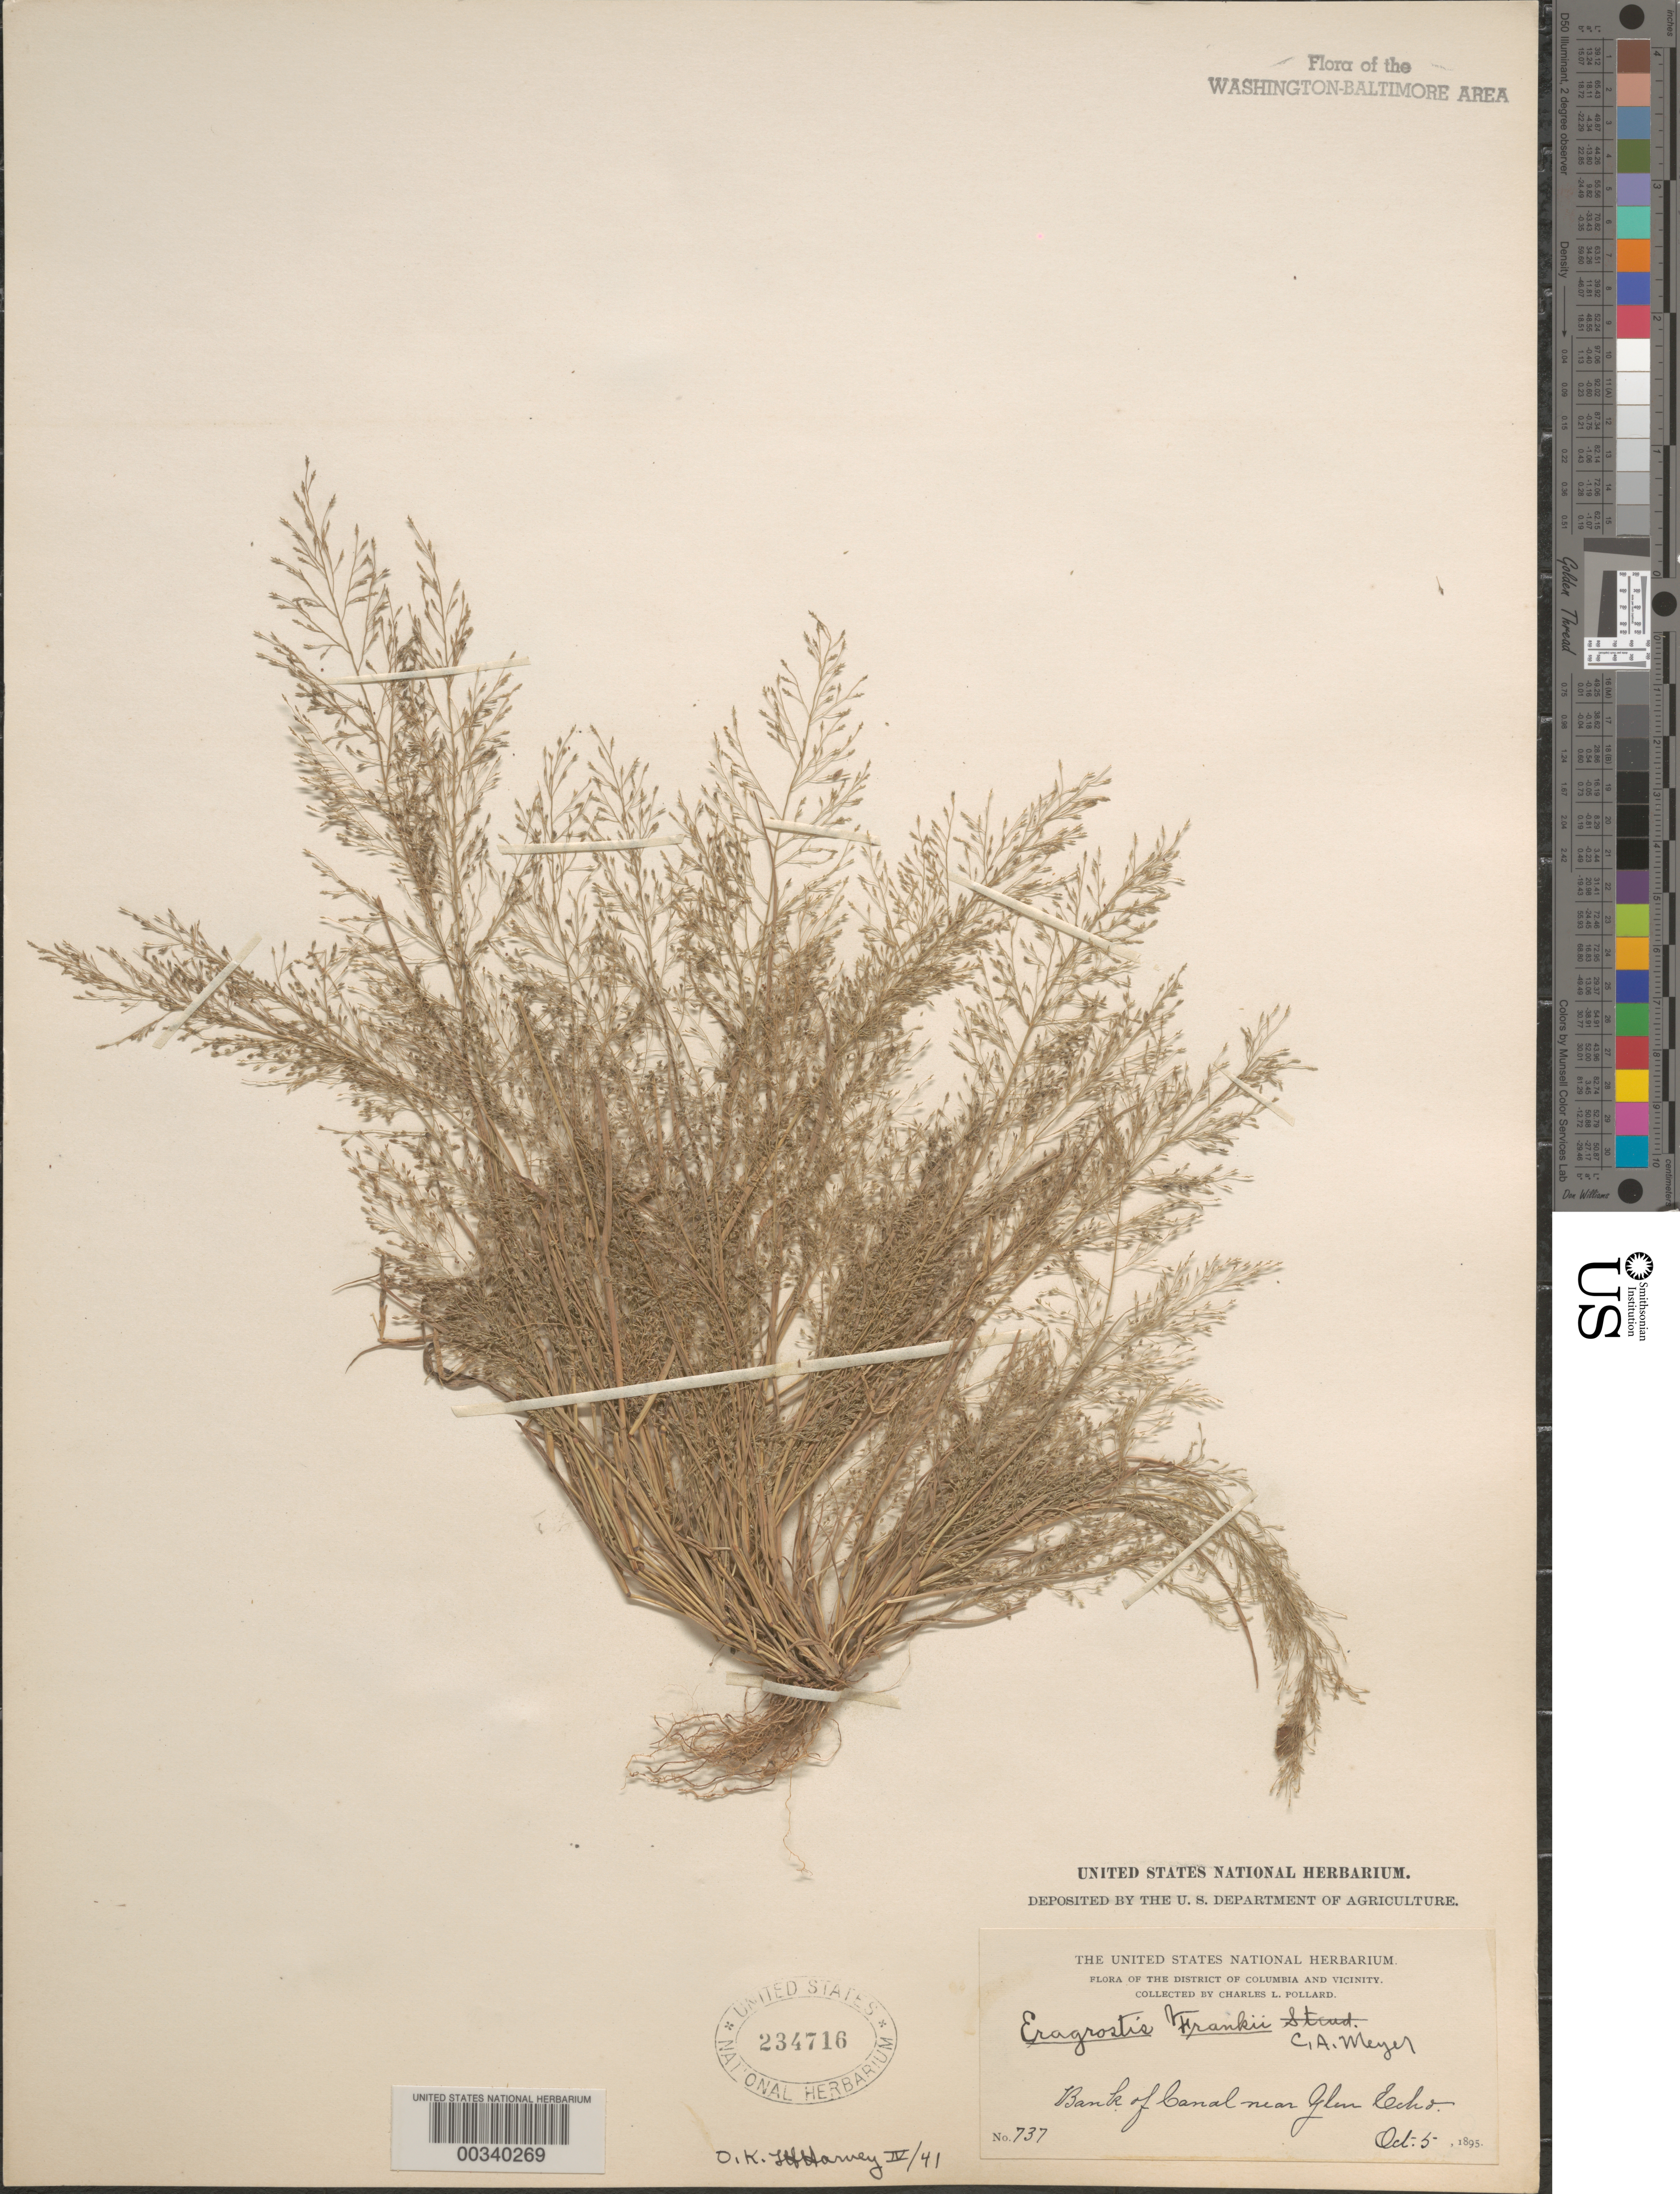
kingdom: Plantae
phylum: Tracheophyta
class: Liliopsida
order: Poales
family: Poaceae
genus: Eragrostis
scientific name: Eragrostis frankii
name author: C.A. Mey. ex Steud.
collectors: C. L. Pollard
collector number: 737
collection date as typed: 05 Oct 1895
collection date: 1895-10-05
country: United States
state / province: Maryland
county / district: Montgomery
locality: C. & O. Canal near Glen Echo C. and O. Canal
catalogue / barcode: US 234716